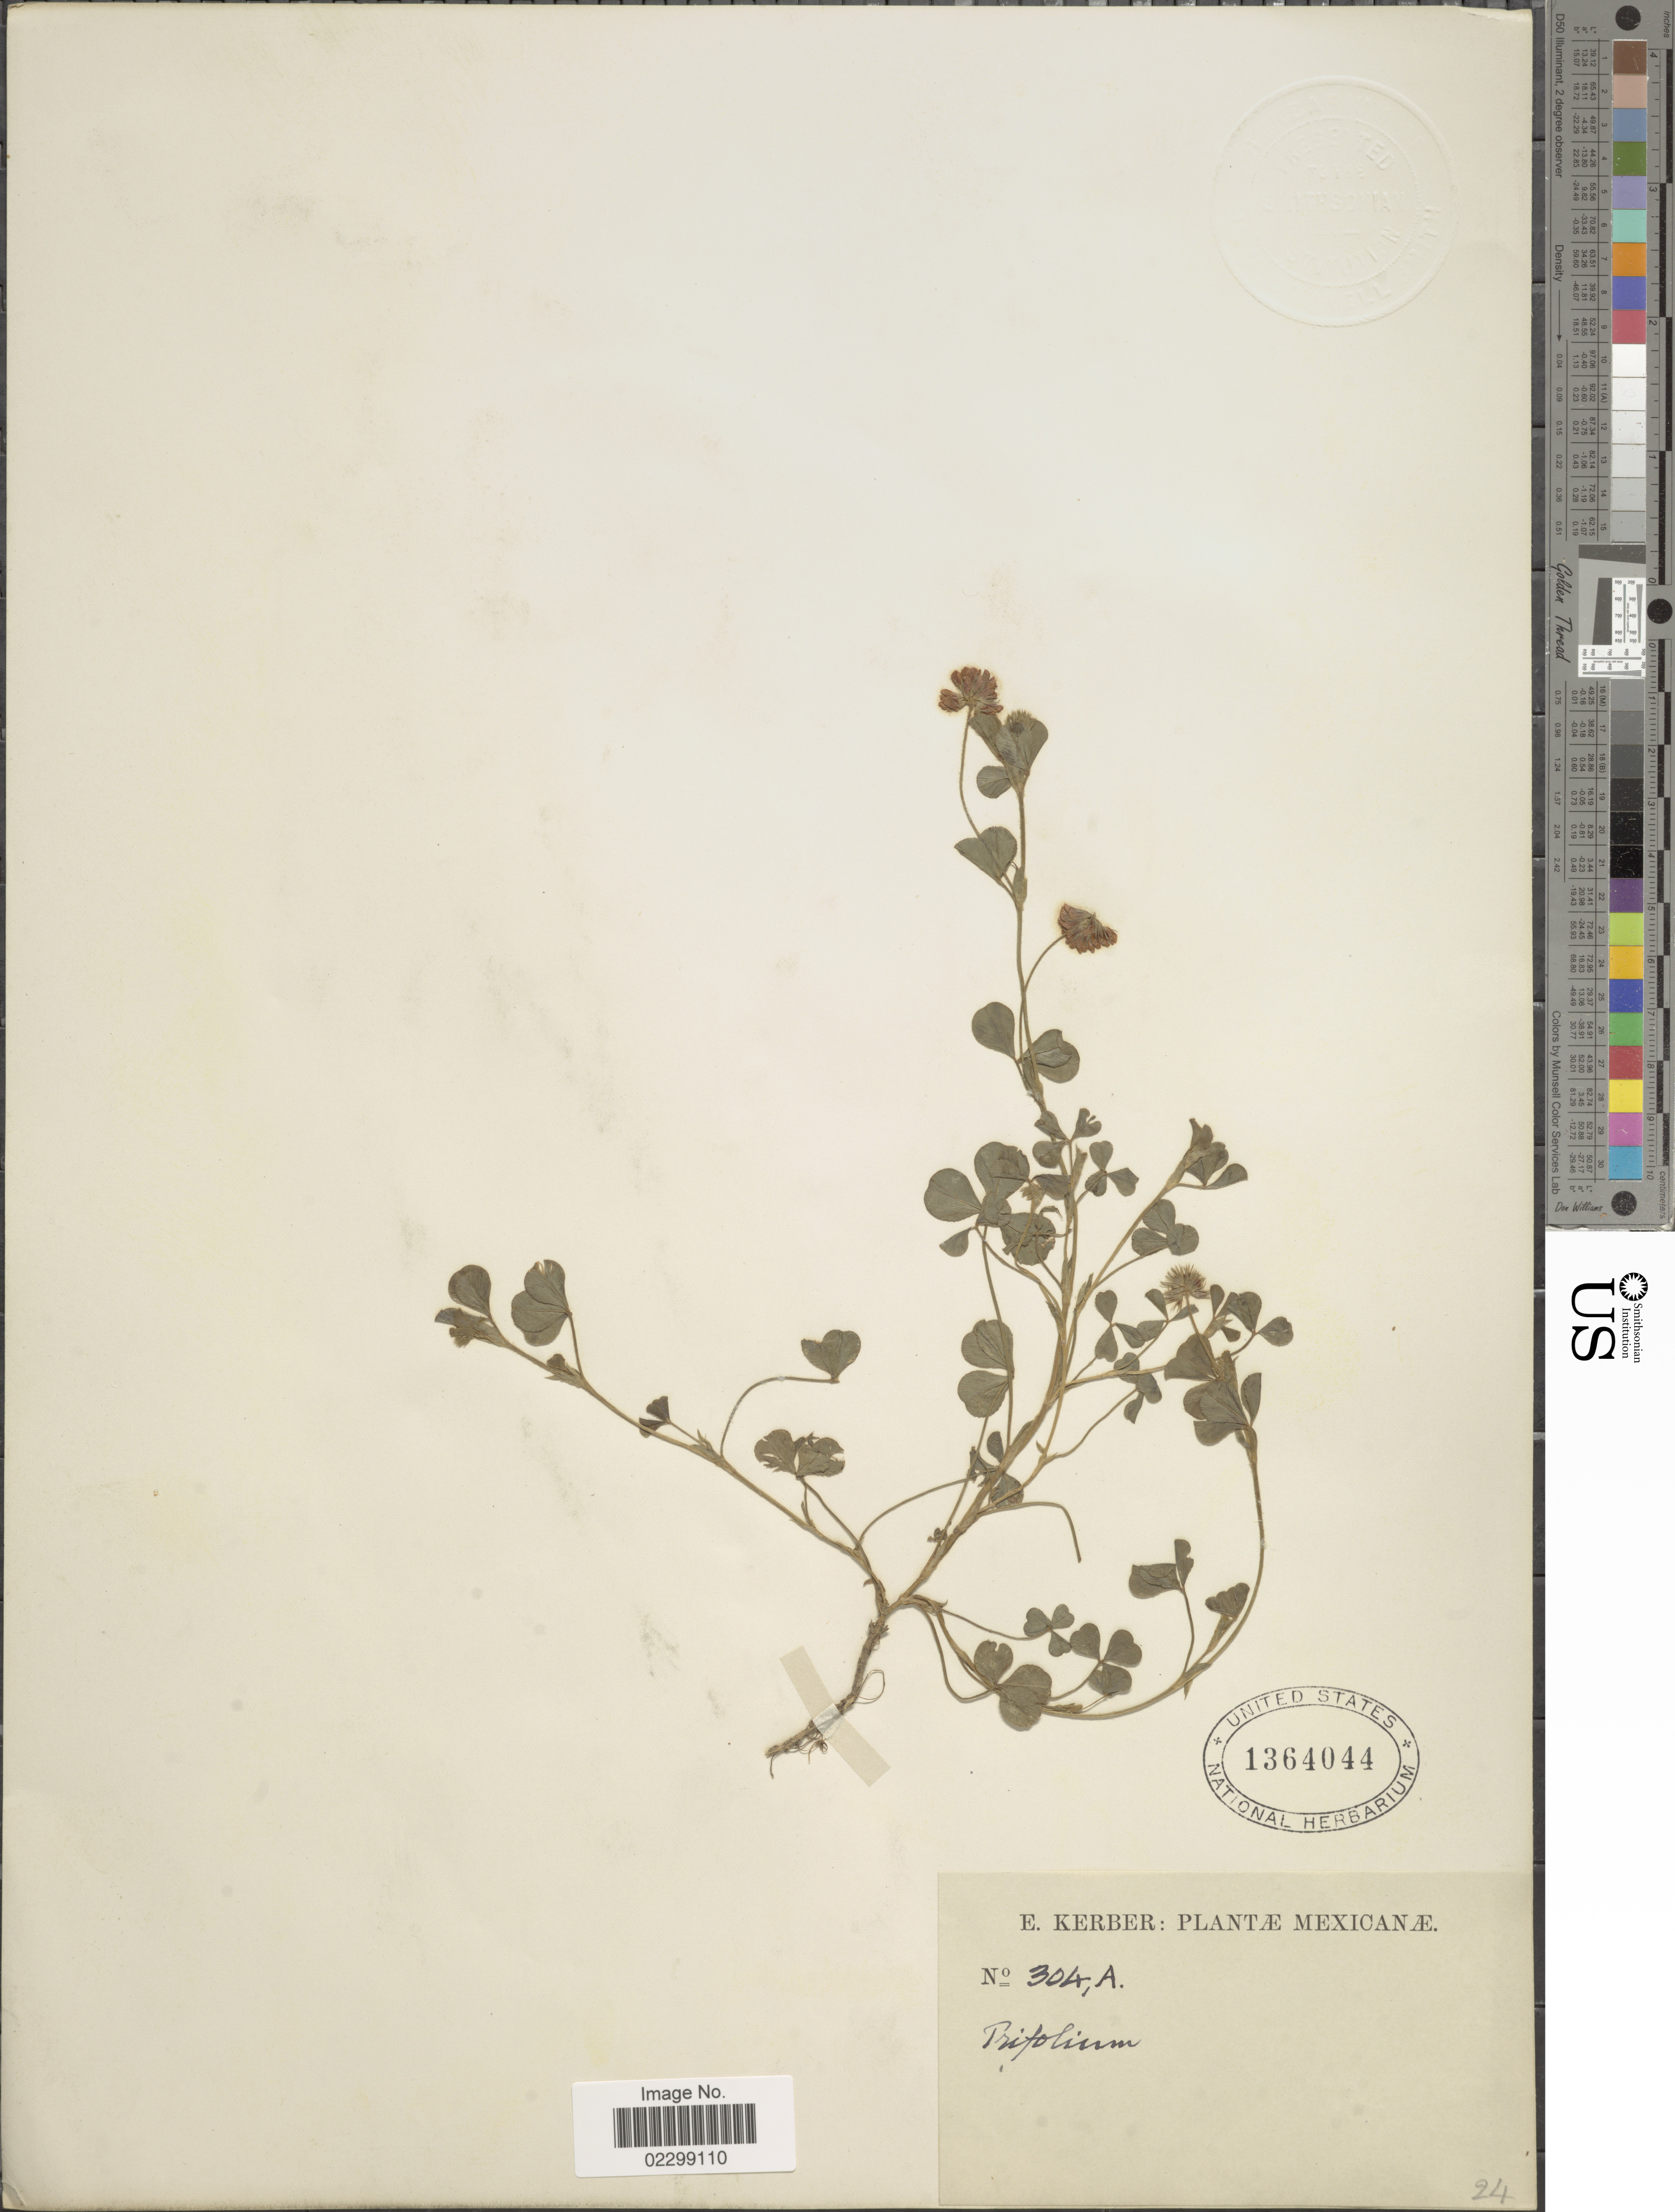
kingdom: Plantae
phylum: Tracheophyta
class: Magnoliopsida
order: Fabales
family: Fabaceae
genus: Trifolium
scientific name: Trifolium sp.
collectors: E. Kerber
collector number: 304A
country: Mexico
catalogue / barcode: US 1364044